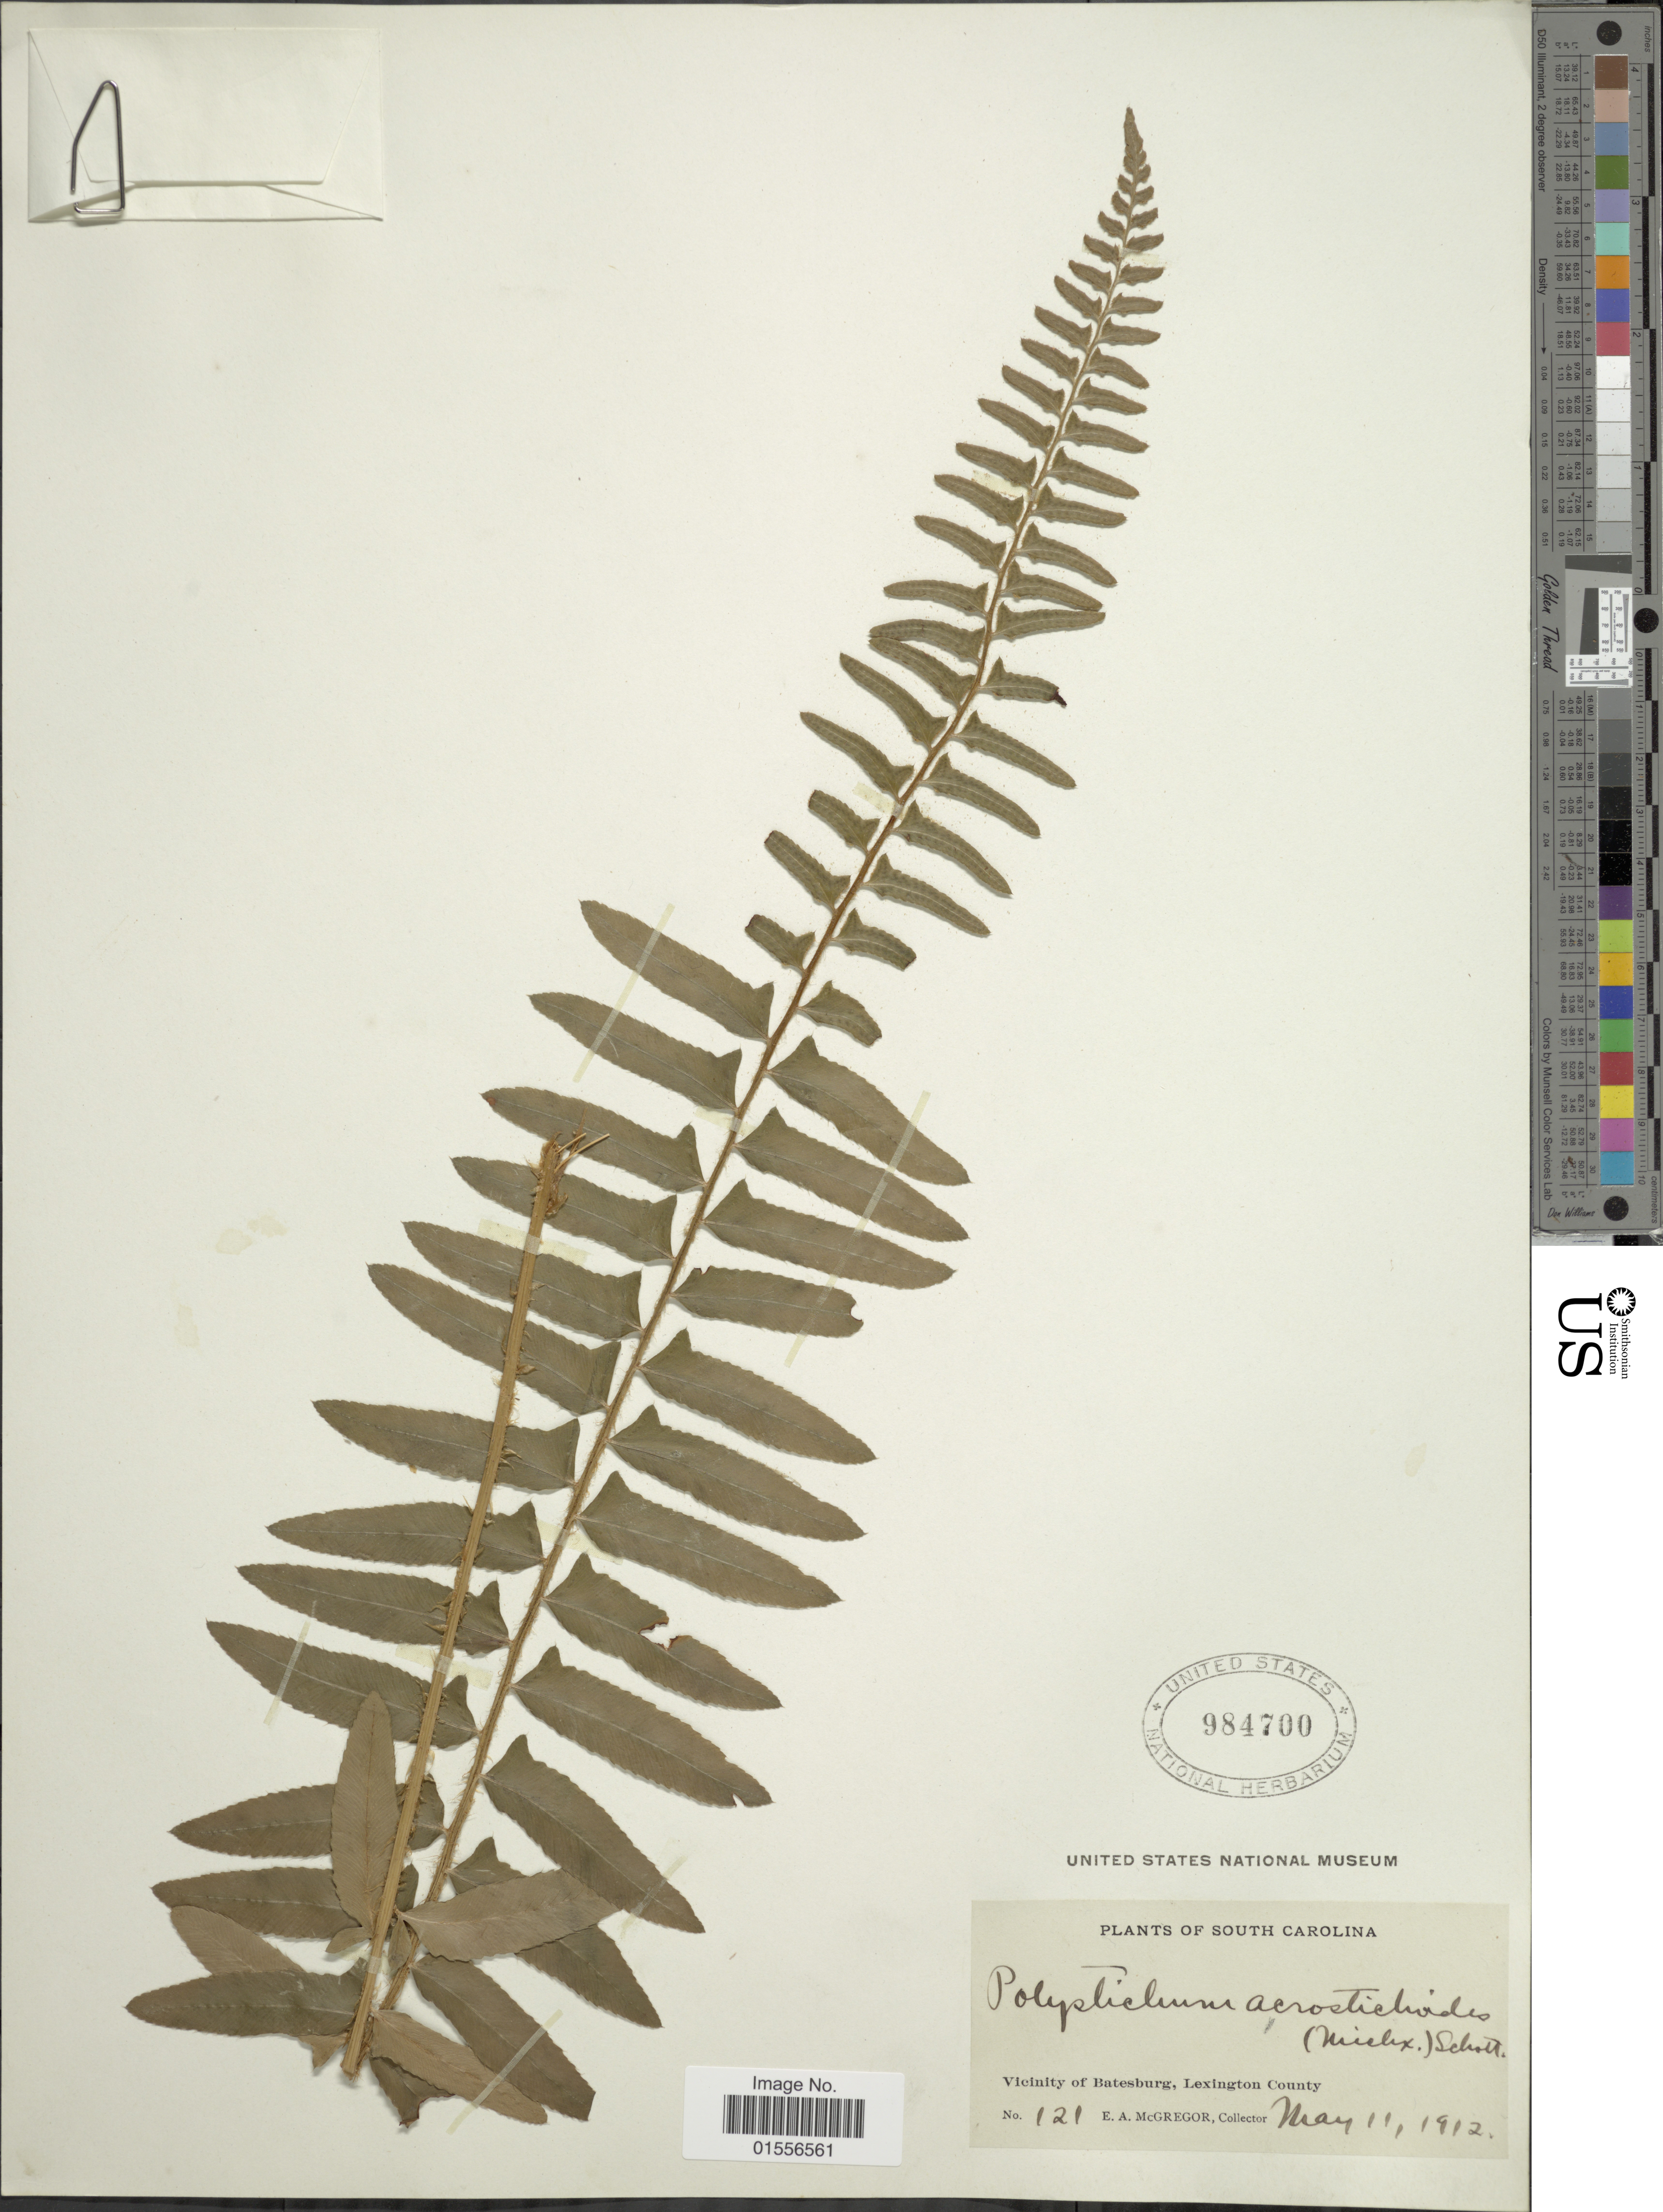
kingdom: Plantae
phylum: Tracheophyta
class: Polypodiopsida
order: Polypodiales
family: Dryopteridaceae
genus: Polystichum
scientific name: Polystichum acrostichoides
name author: (Michx.) Schott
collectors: E. A. McGregor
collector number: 121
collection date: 1912-05-11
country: United States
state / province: South Carolina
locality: Vicinity of Batesburg, Lexington County.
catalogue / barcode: US 984700